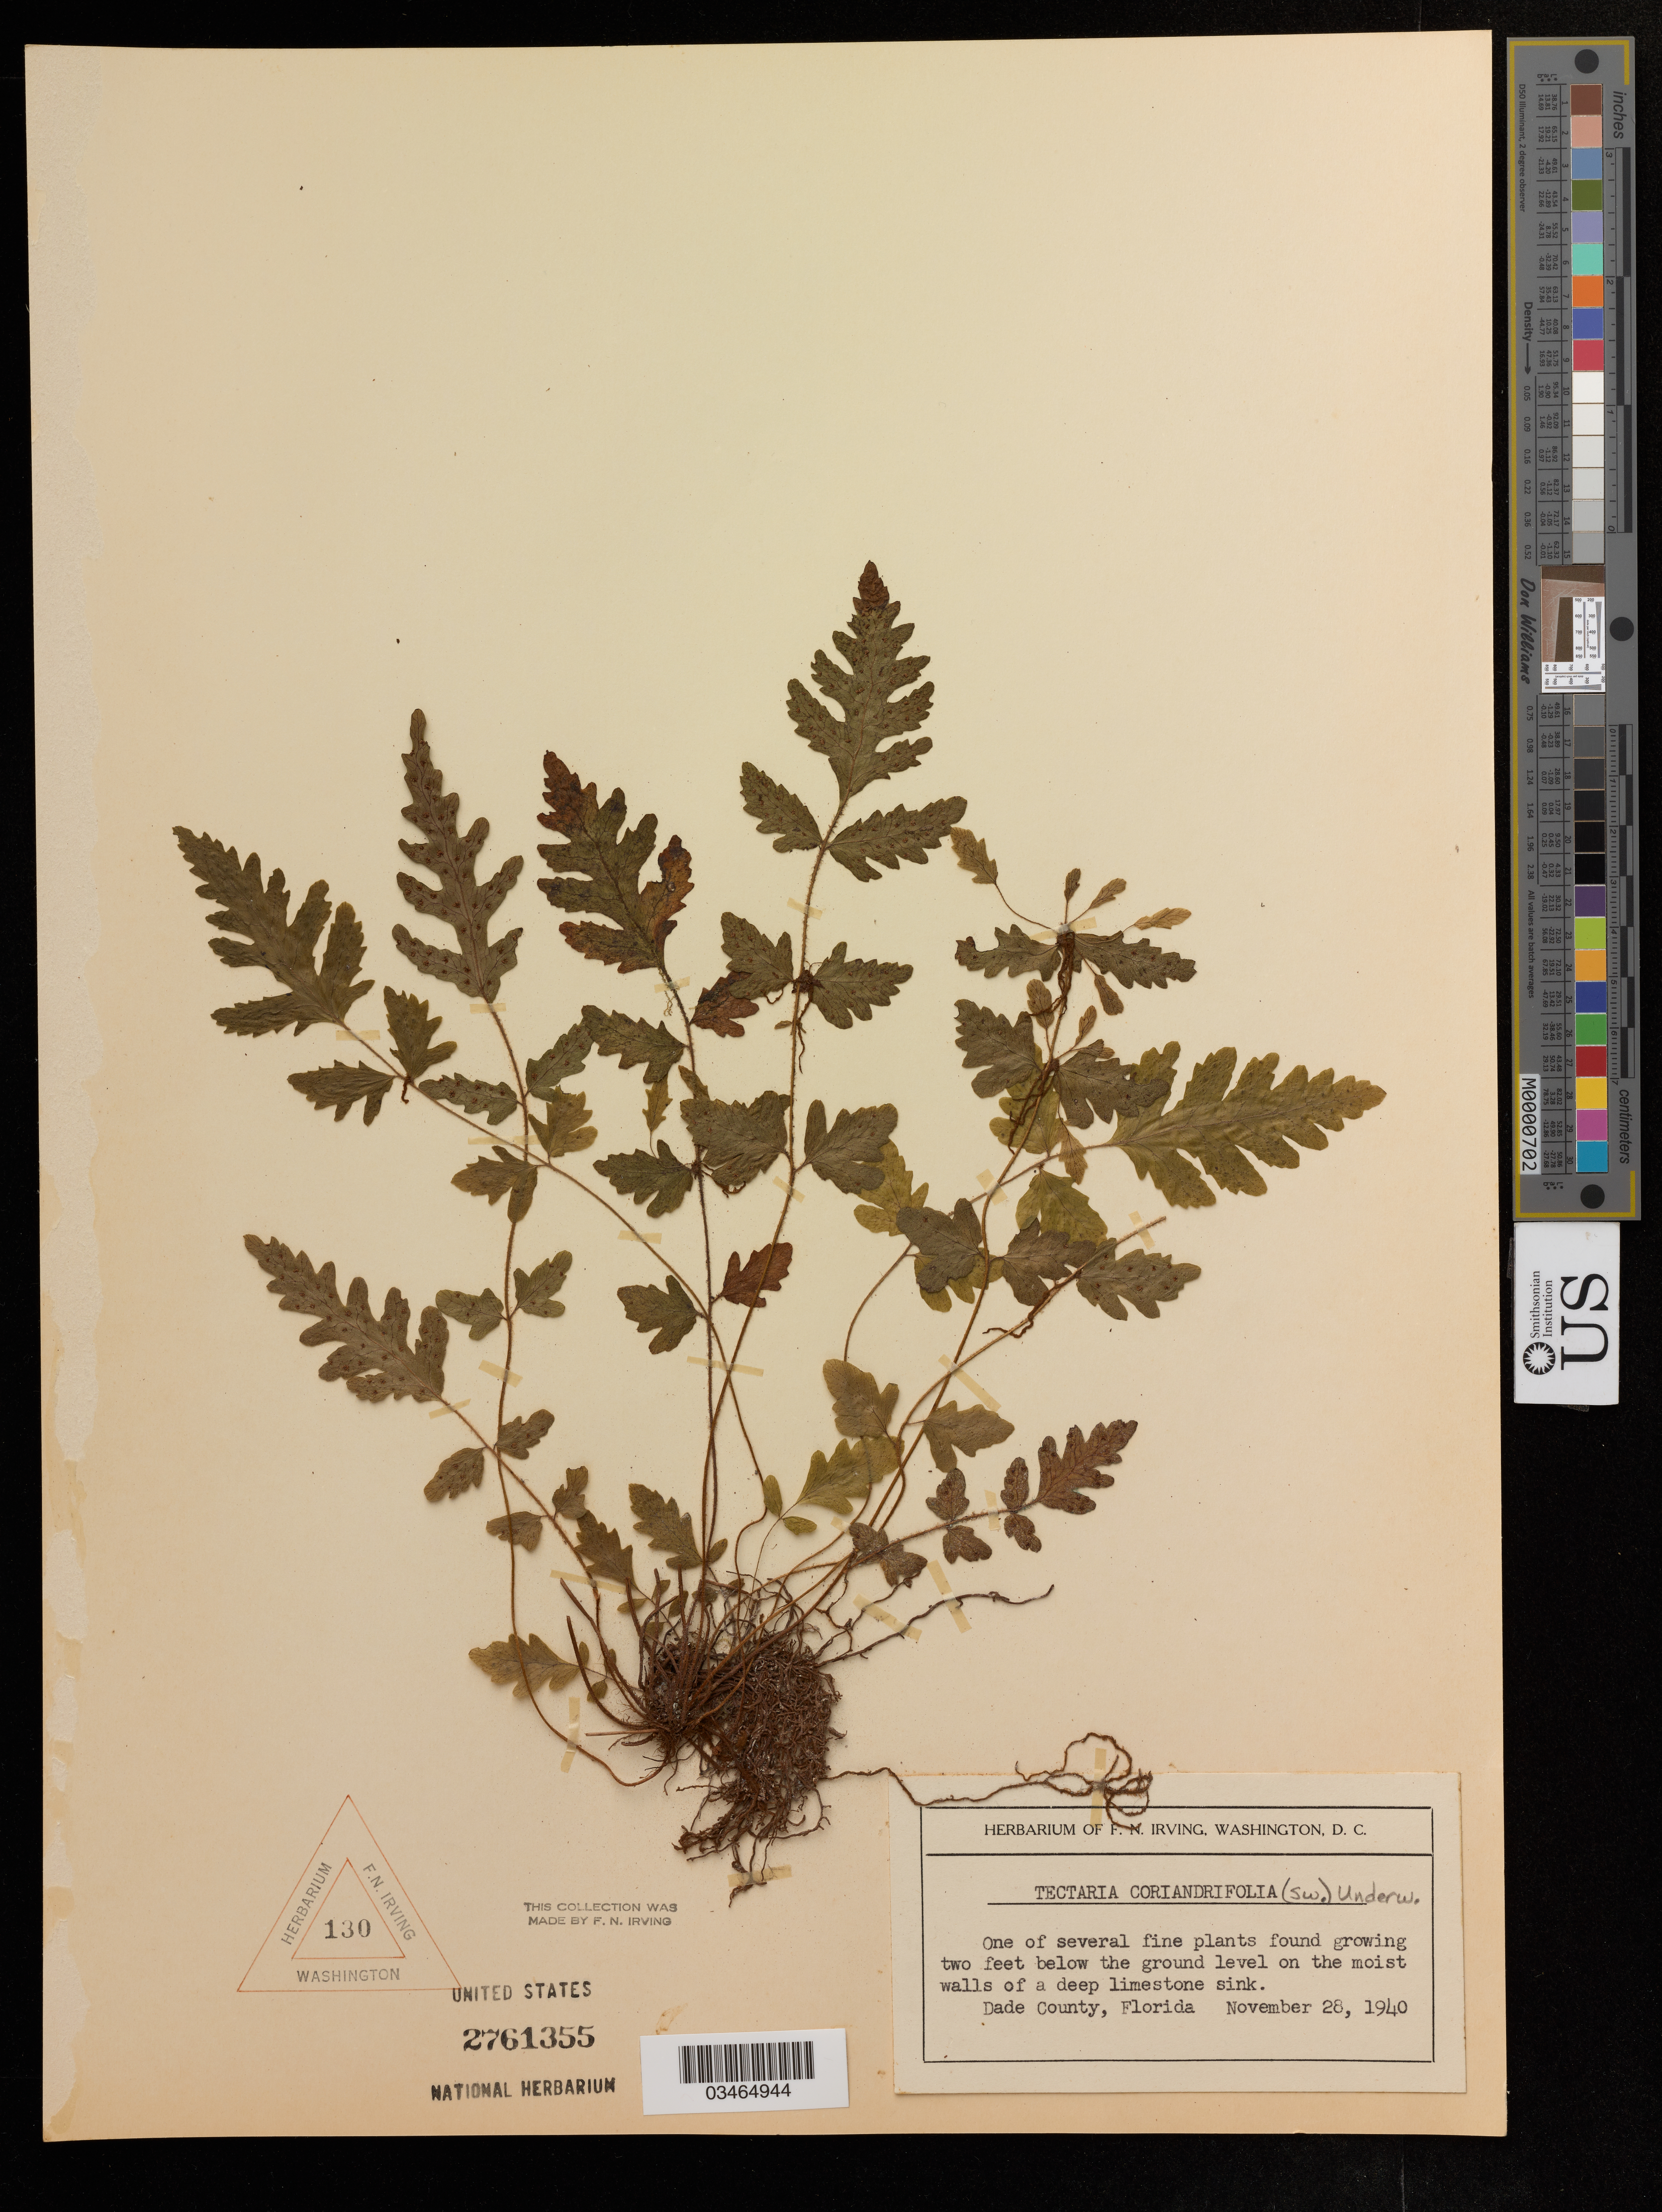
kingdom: Plantae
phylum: Tracheophyta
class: Polypodiopsida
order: Polypodiales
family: Tectariaceae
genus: Tectaria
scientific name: Tectaria coriandrifolia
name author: Underw.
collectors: F. Irving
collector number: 130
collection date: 1940-11-28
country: United States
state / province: Florida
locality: Dade County.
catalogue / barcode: US 2761355